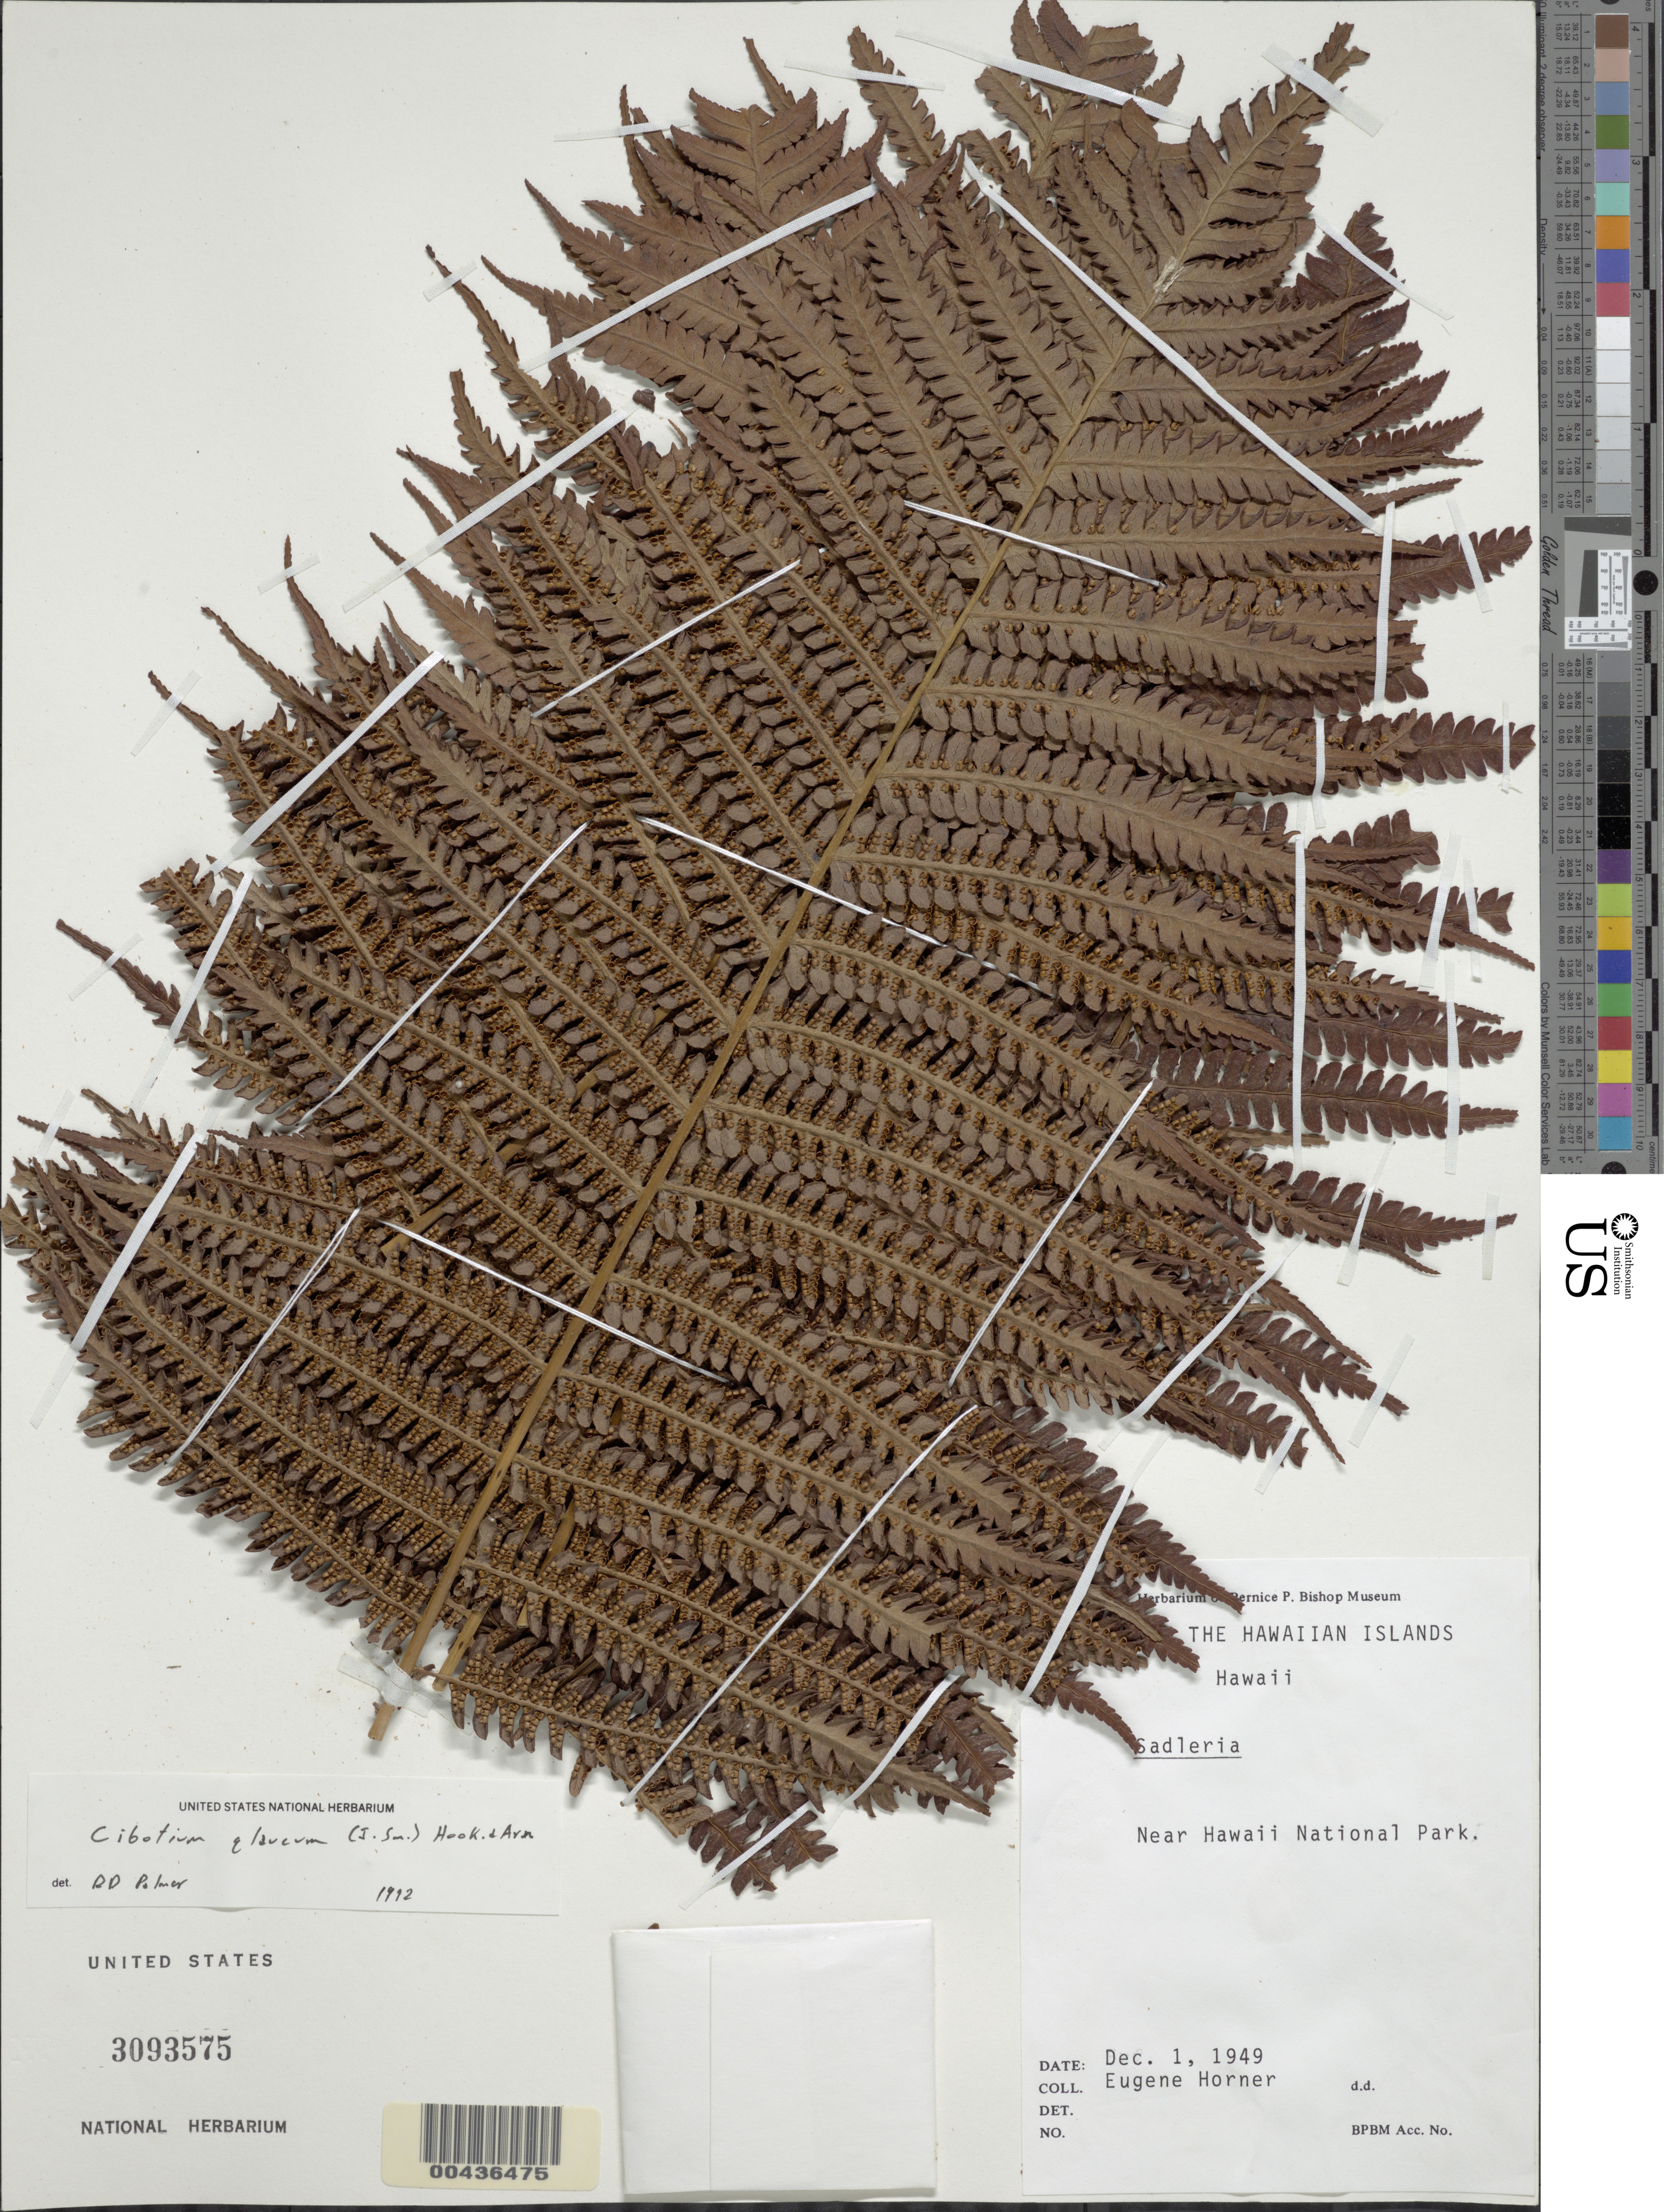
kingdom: Plantae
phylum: Tracheophyta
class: Polypodiopsida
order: Cyatheales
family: Cibotiaceae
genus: Cibotium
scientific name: Cibotium glaucum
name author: (Sm.) Hook. & Arn.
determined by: Palmer, D. D.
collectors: E. Horner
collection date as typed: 1 Dec 1949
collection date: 1949-12-01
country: United States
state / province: Hawaii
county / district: Hawaii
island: Hawaii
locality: Near Hawaii National Park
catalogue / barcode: US 3093575